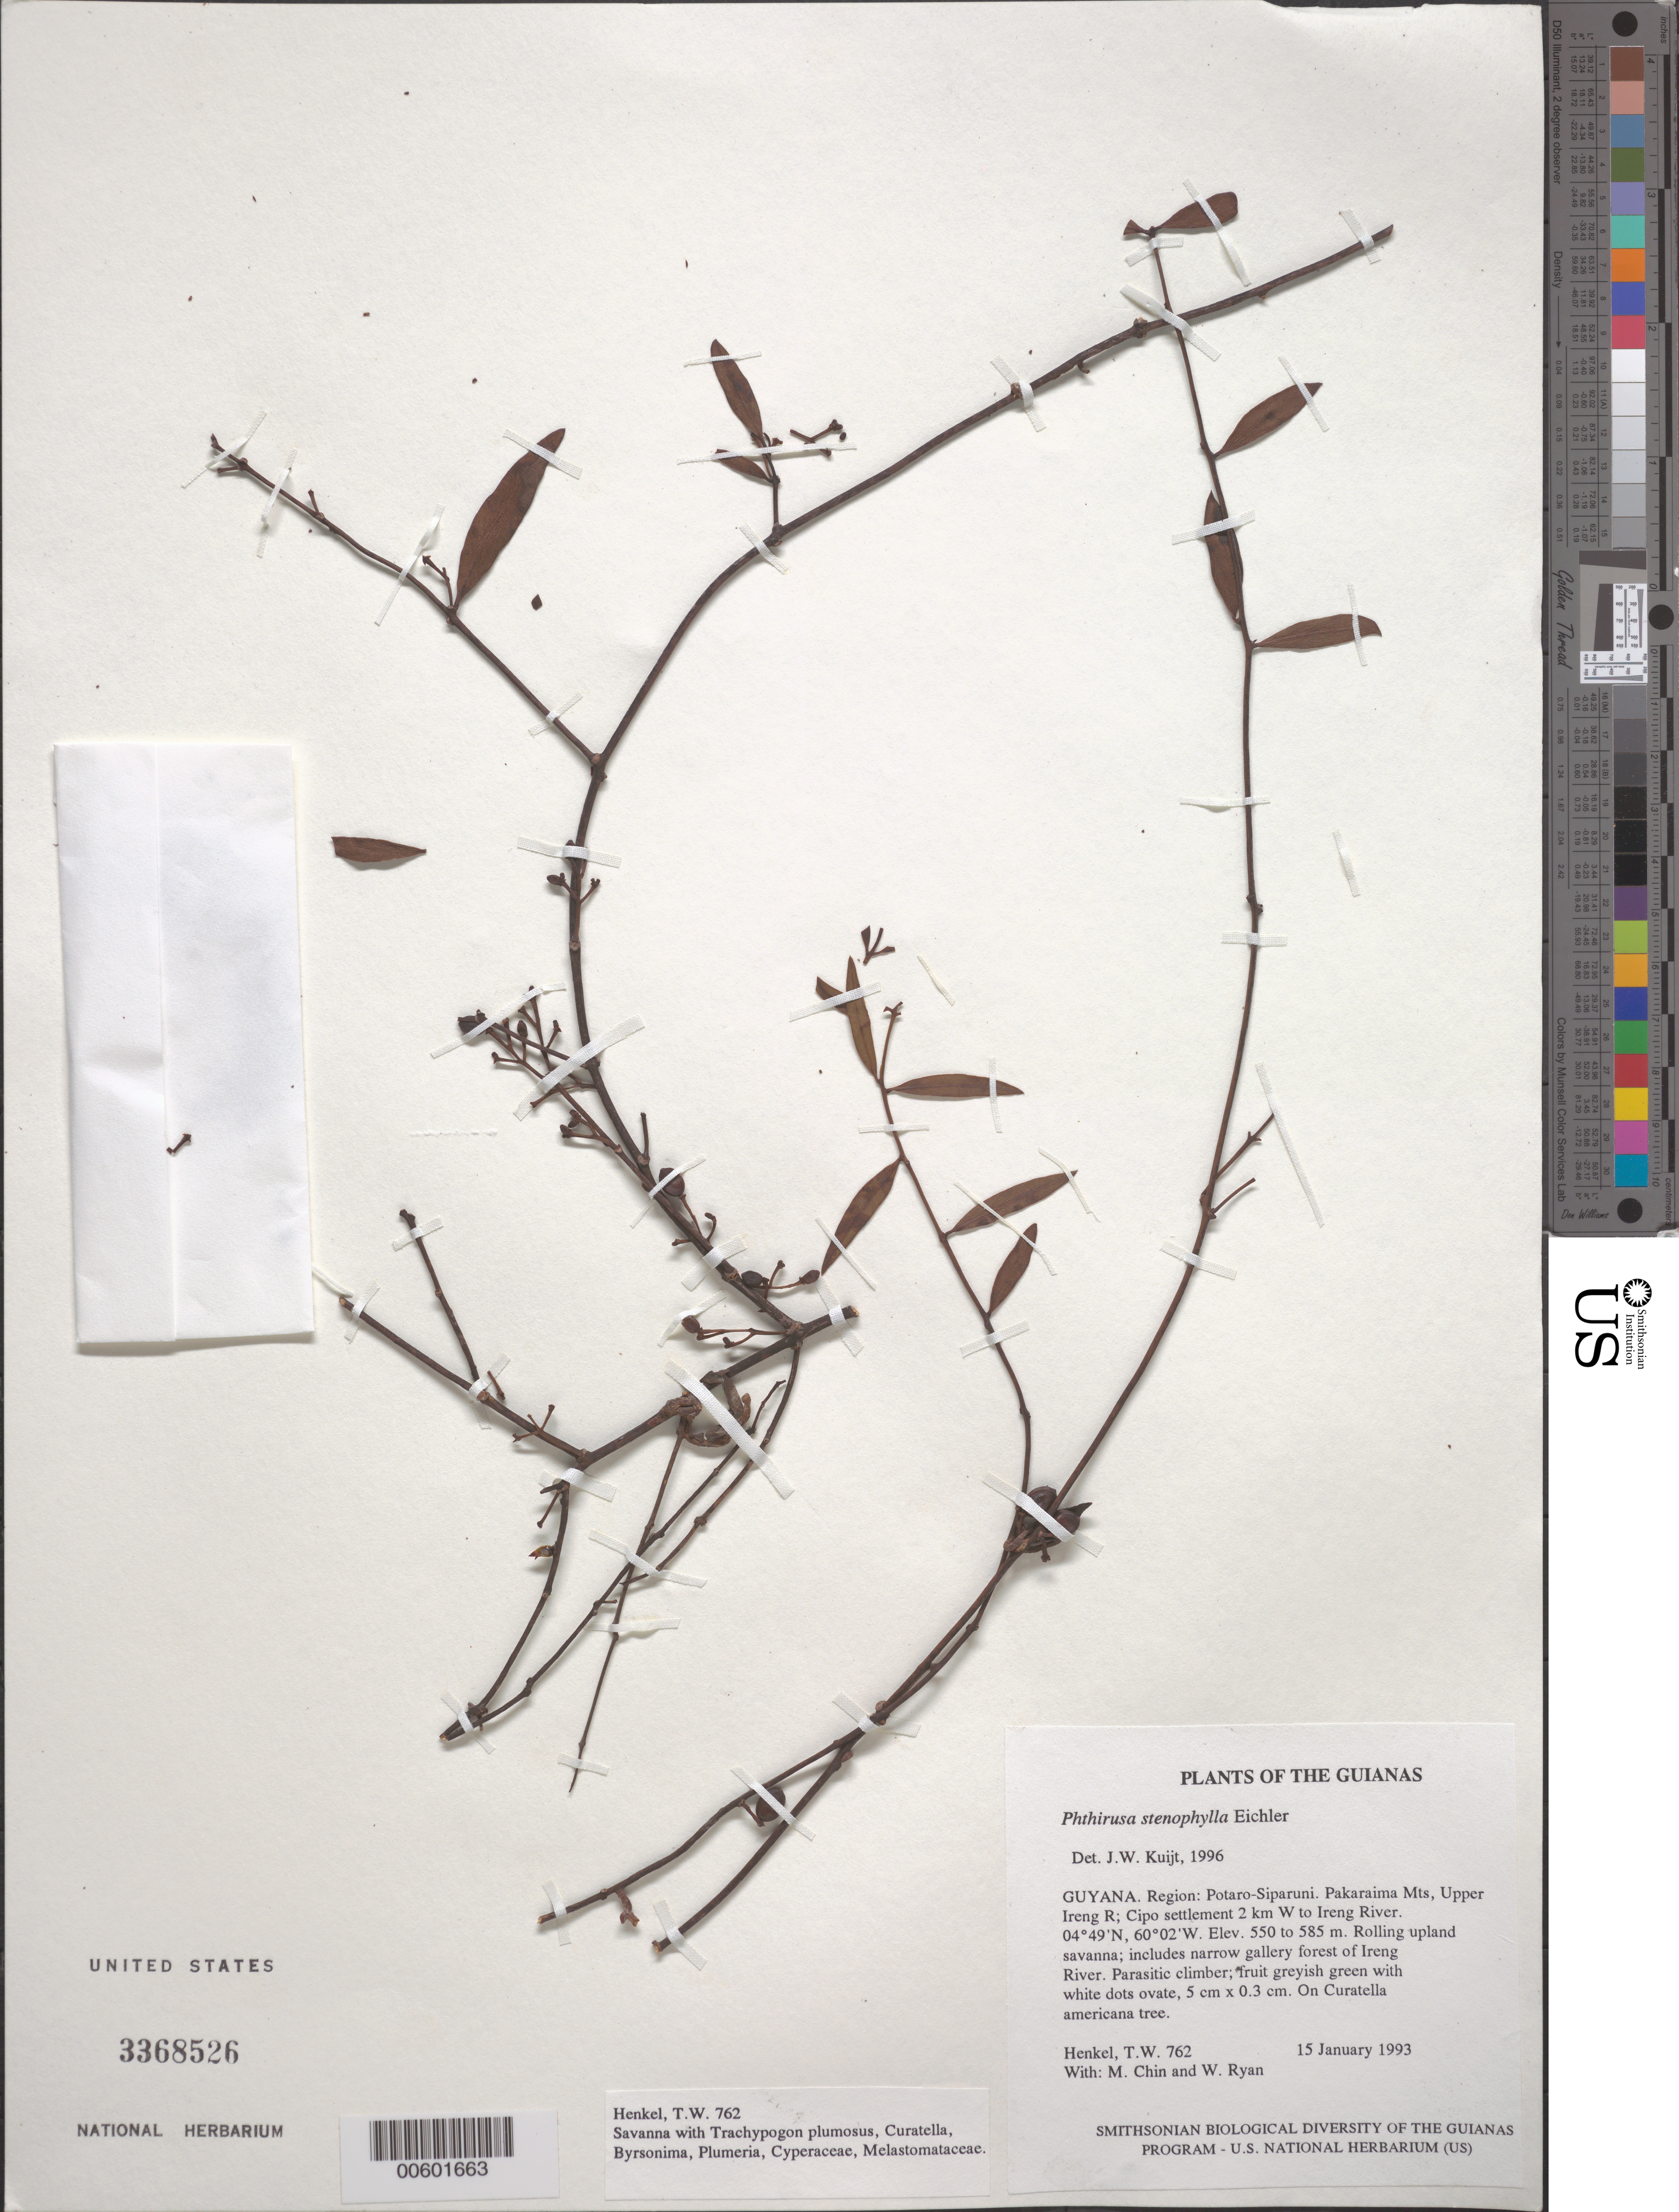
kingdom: Plantae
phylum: Tracheophyta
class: Magnoliopsida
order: Santalales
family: Loranthaceae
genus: Phthirusa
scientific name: Phthirusa stenophylla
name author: Eichler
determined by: Kuijt, Job, (CANADA)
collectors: T. Henkel, M. Chin & W. Ryan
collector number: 762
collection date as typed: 15 January 1993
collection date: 1993-01-15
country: Guyana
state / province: Potaro-Siparuni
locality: Pakaraima Mts, Upper Ireng R; Cipo settlement 2 km W to Ireng River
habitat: Rolling upland savanna; includes narrow gallery forest of Ireng River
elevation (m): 550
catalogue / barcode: US 3368526